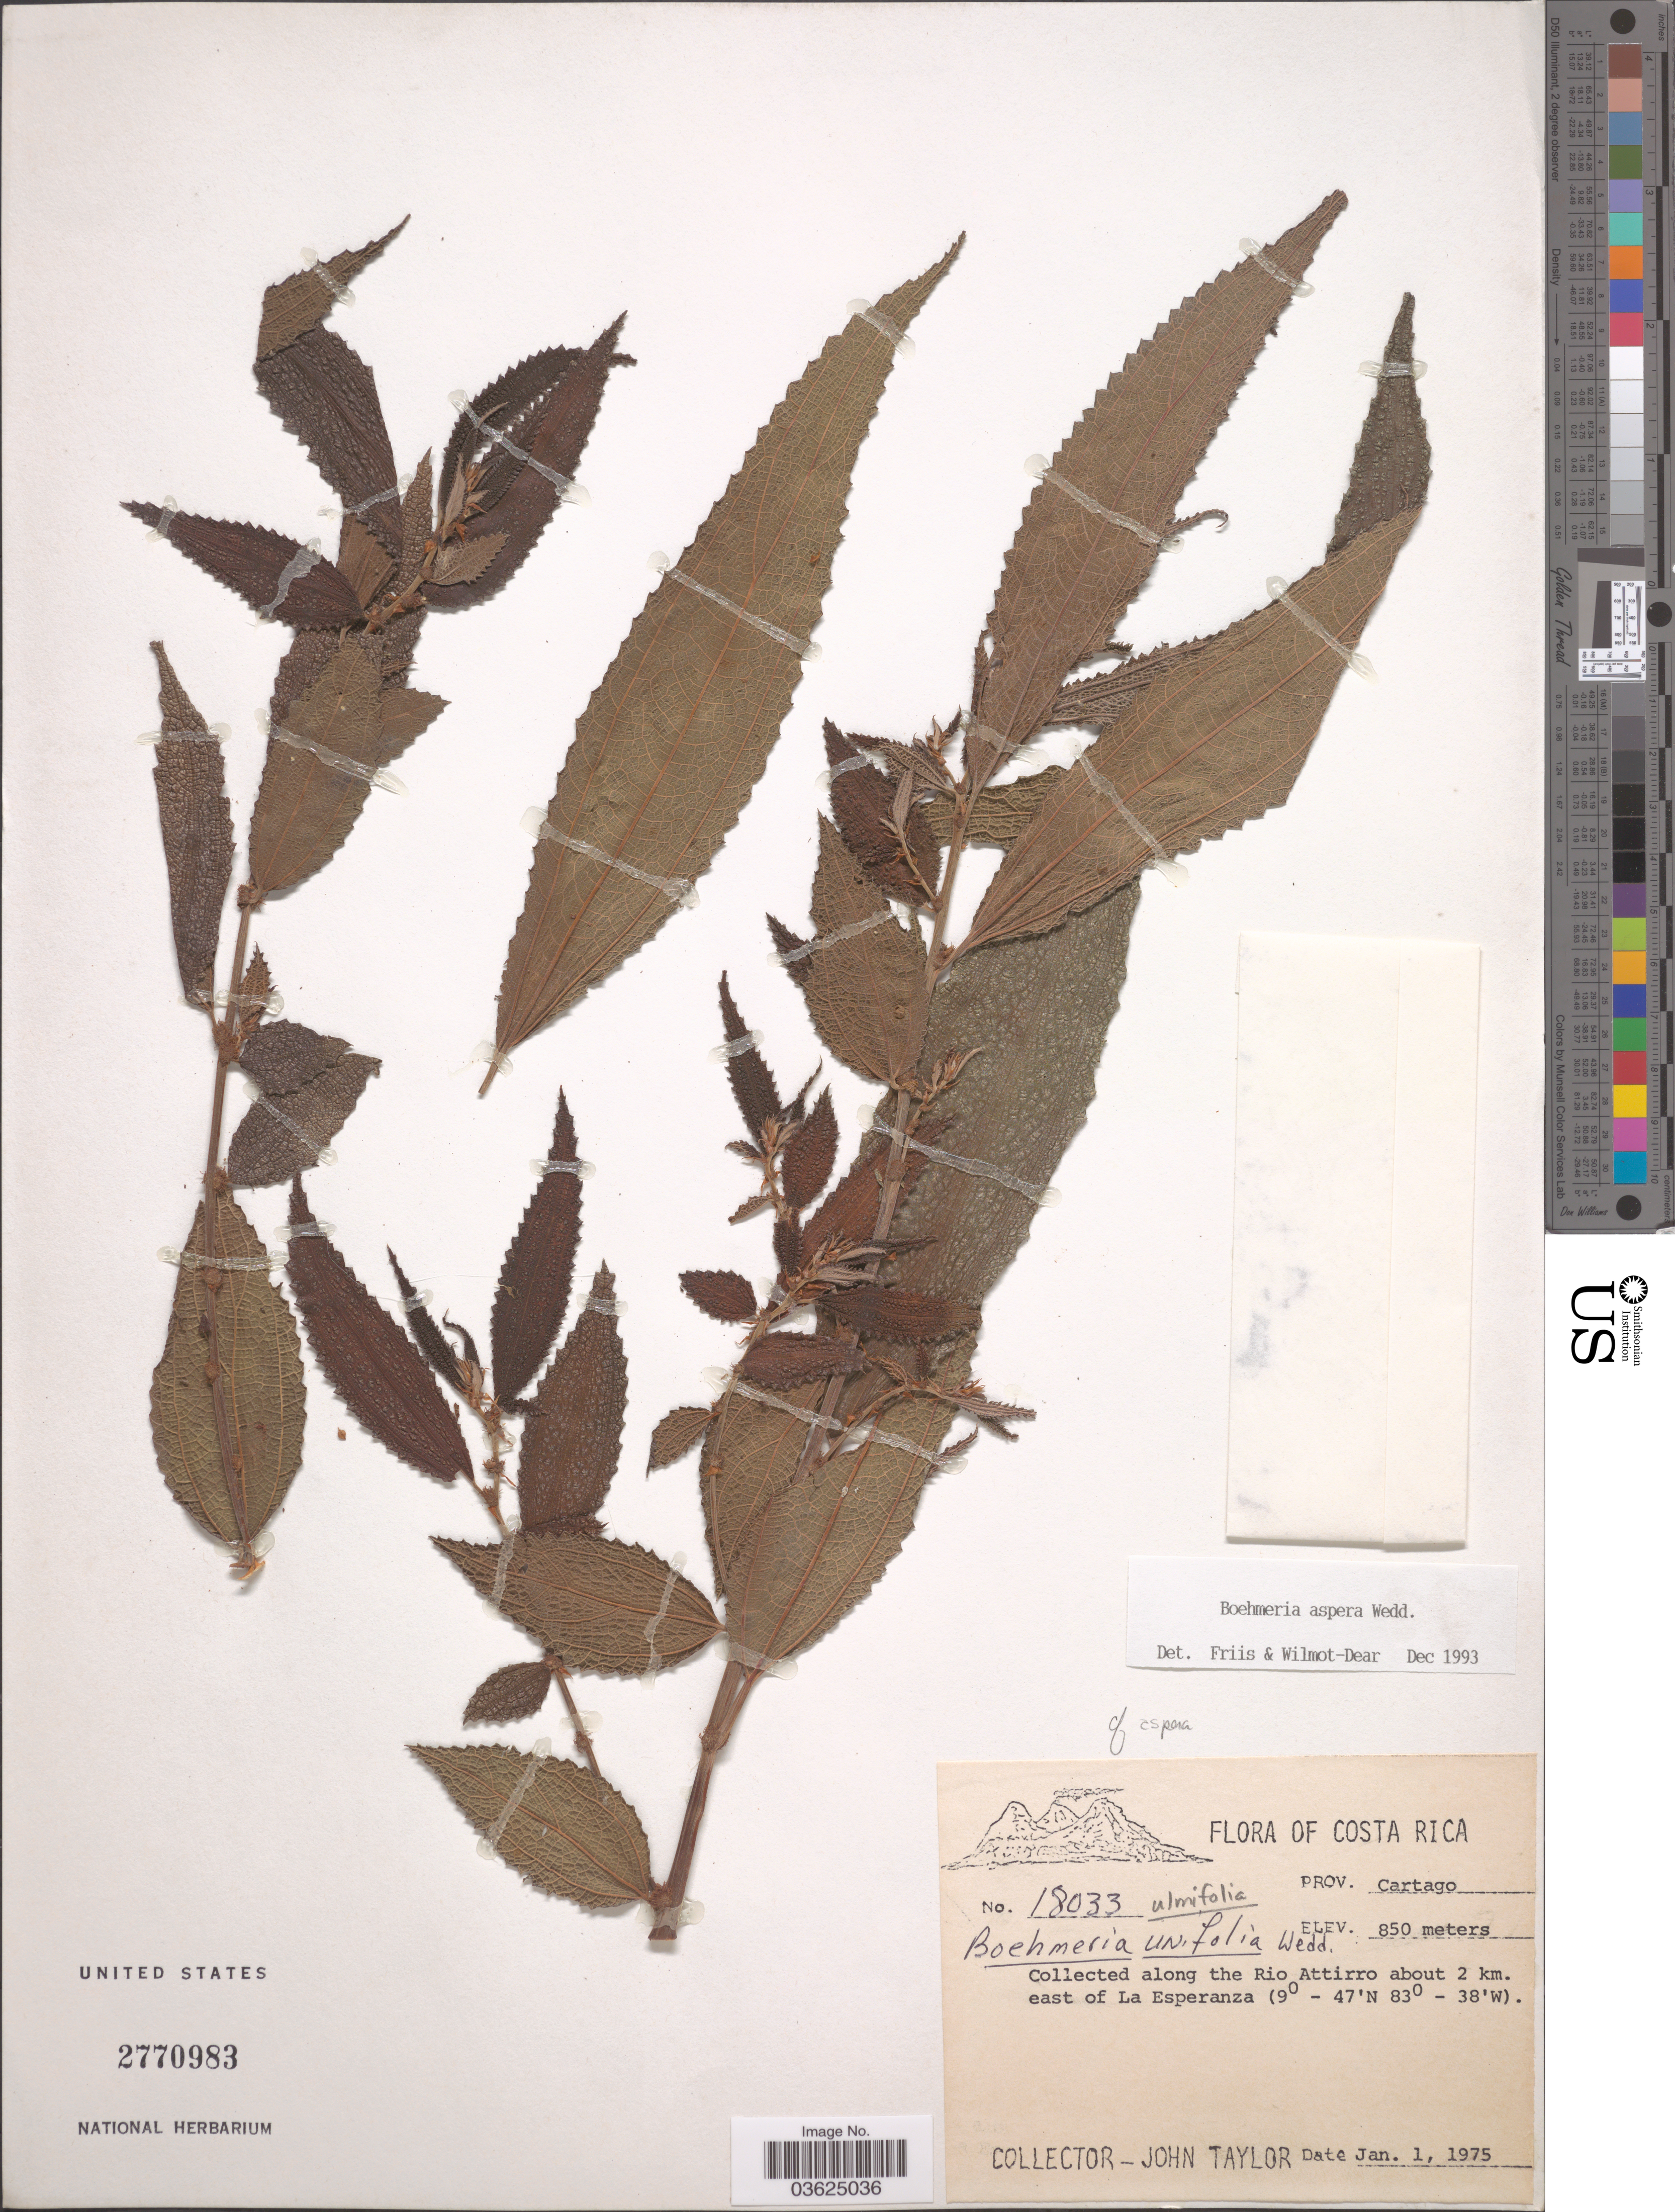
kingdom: Plantae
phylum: Tracheophyta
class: Magnoliopsida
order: Rosales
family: Urticaceae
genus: Boehmeria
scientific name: Boehmeria aspera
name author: Wedd.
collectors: J. Taylor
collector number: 18033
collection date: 1975-01-01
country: Costa Rica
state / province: Cartago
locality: Along the Rio Attirro about 2 km. east of La Esperanza.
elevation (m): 850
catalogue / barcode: US 2770983